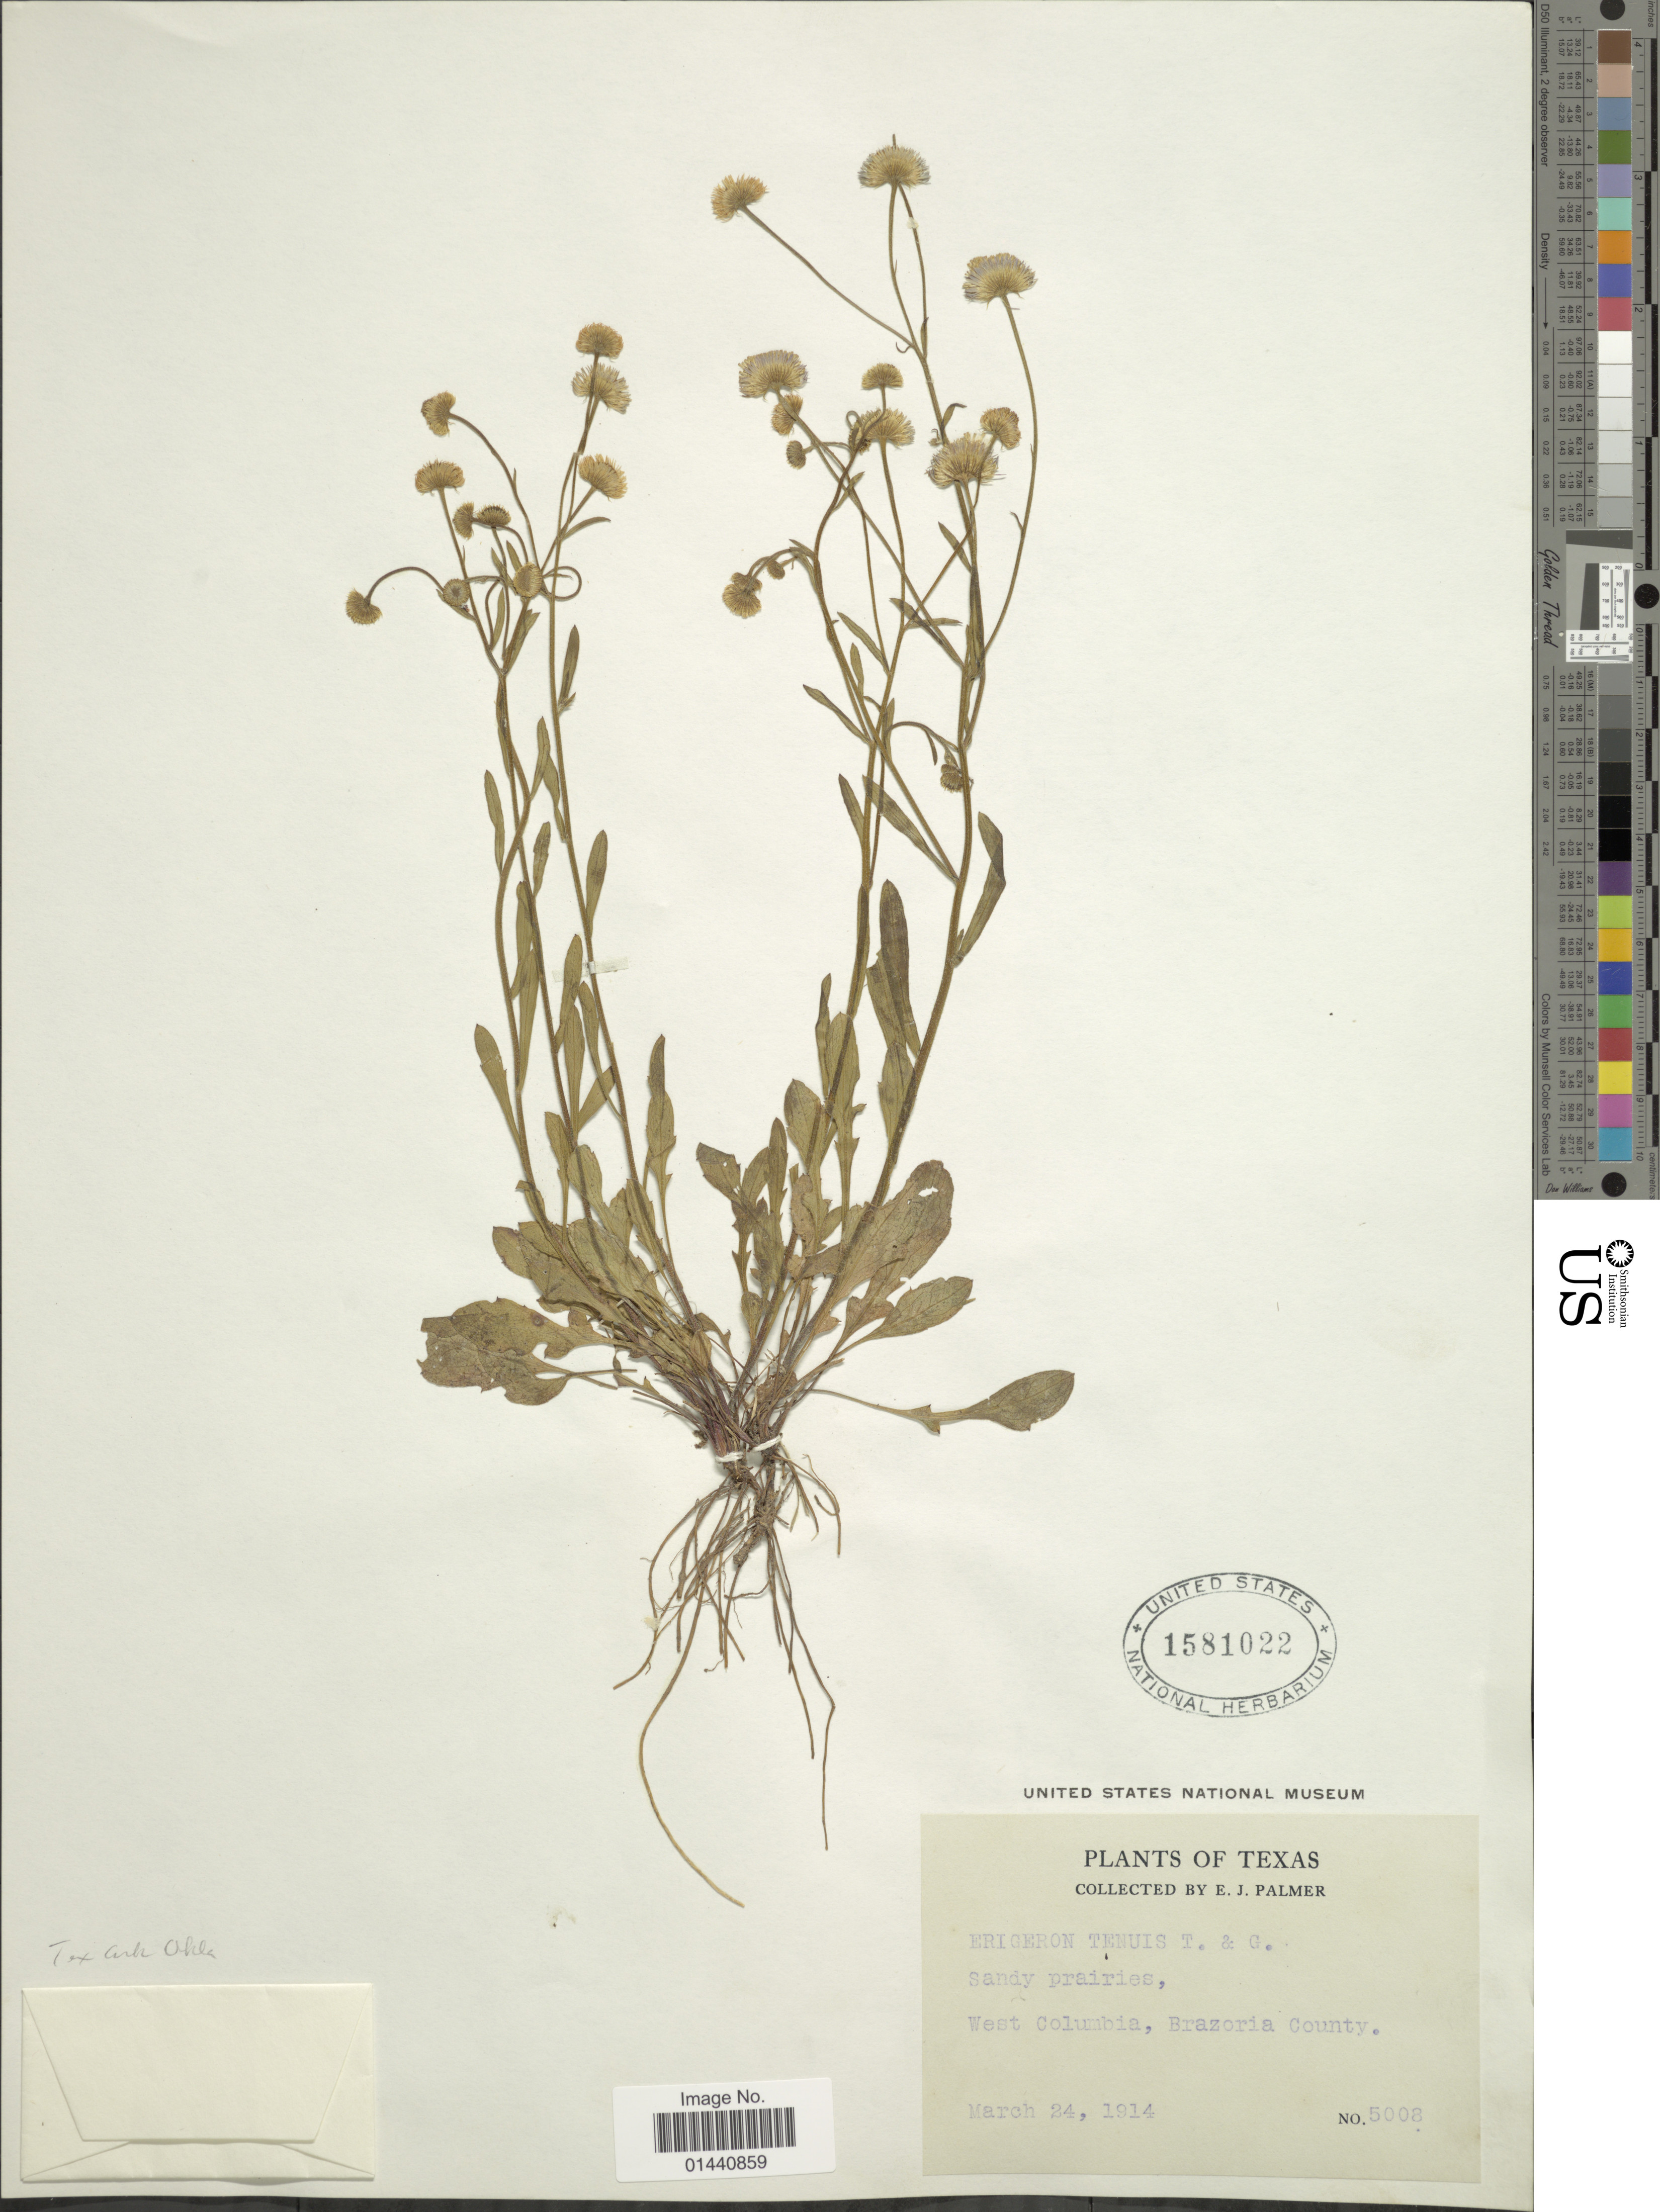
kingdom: Plantae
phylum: Tracheophyta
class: Magnoliopsida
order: Asterales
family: Asteraceae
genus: Erigeron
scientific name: Erigeron tenuis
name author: Torr. & A. Gray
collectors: E. J. Palmer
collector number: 5008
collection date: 1914-03-24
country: United States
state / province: Texas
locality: West Columbia, Brazoria County.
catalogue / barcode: US 1581022